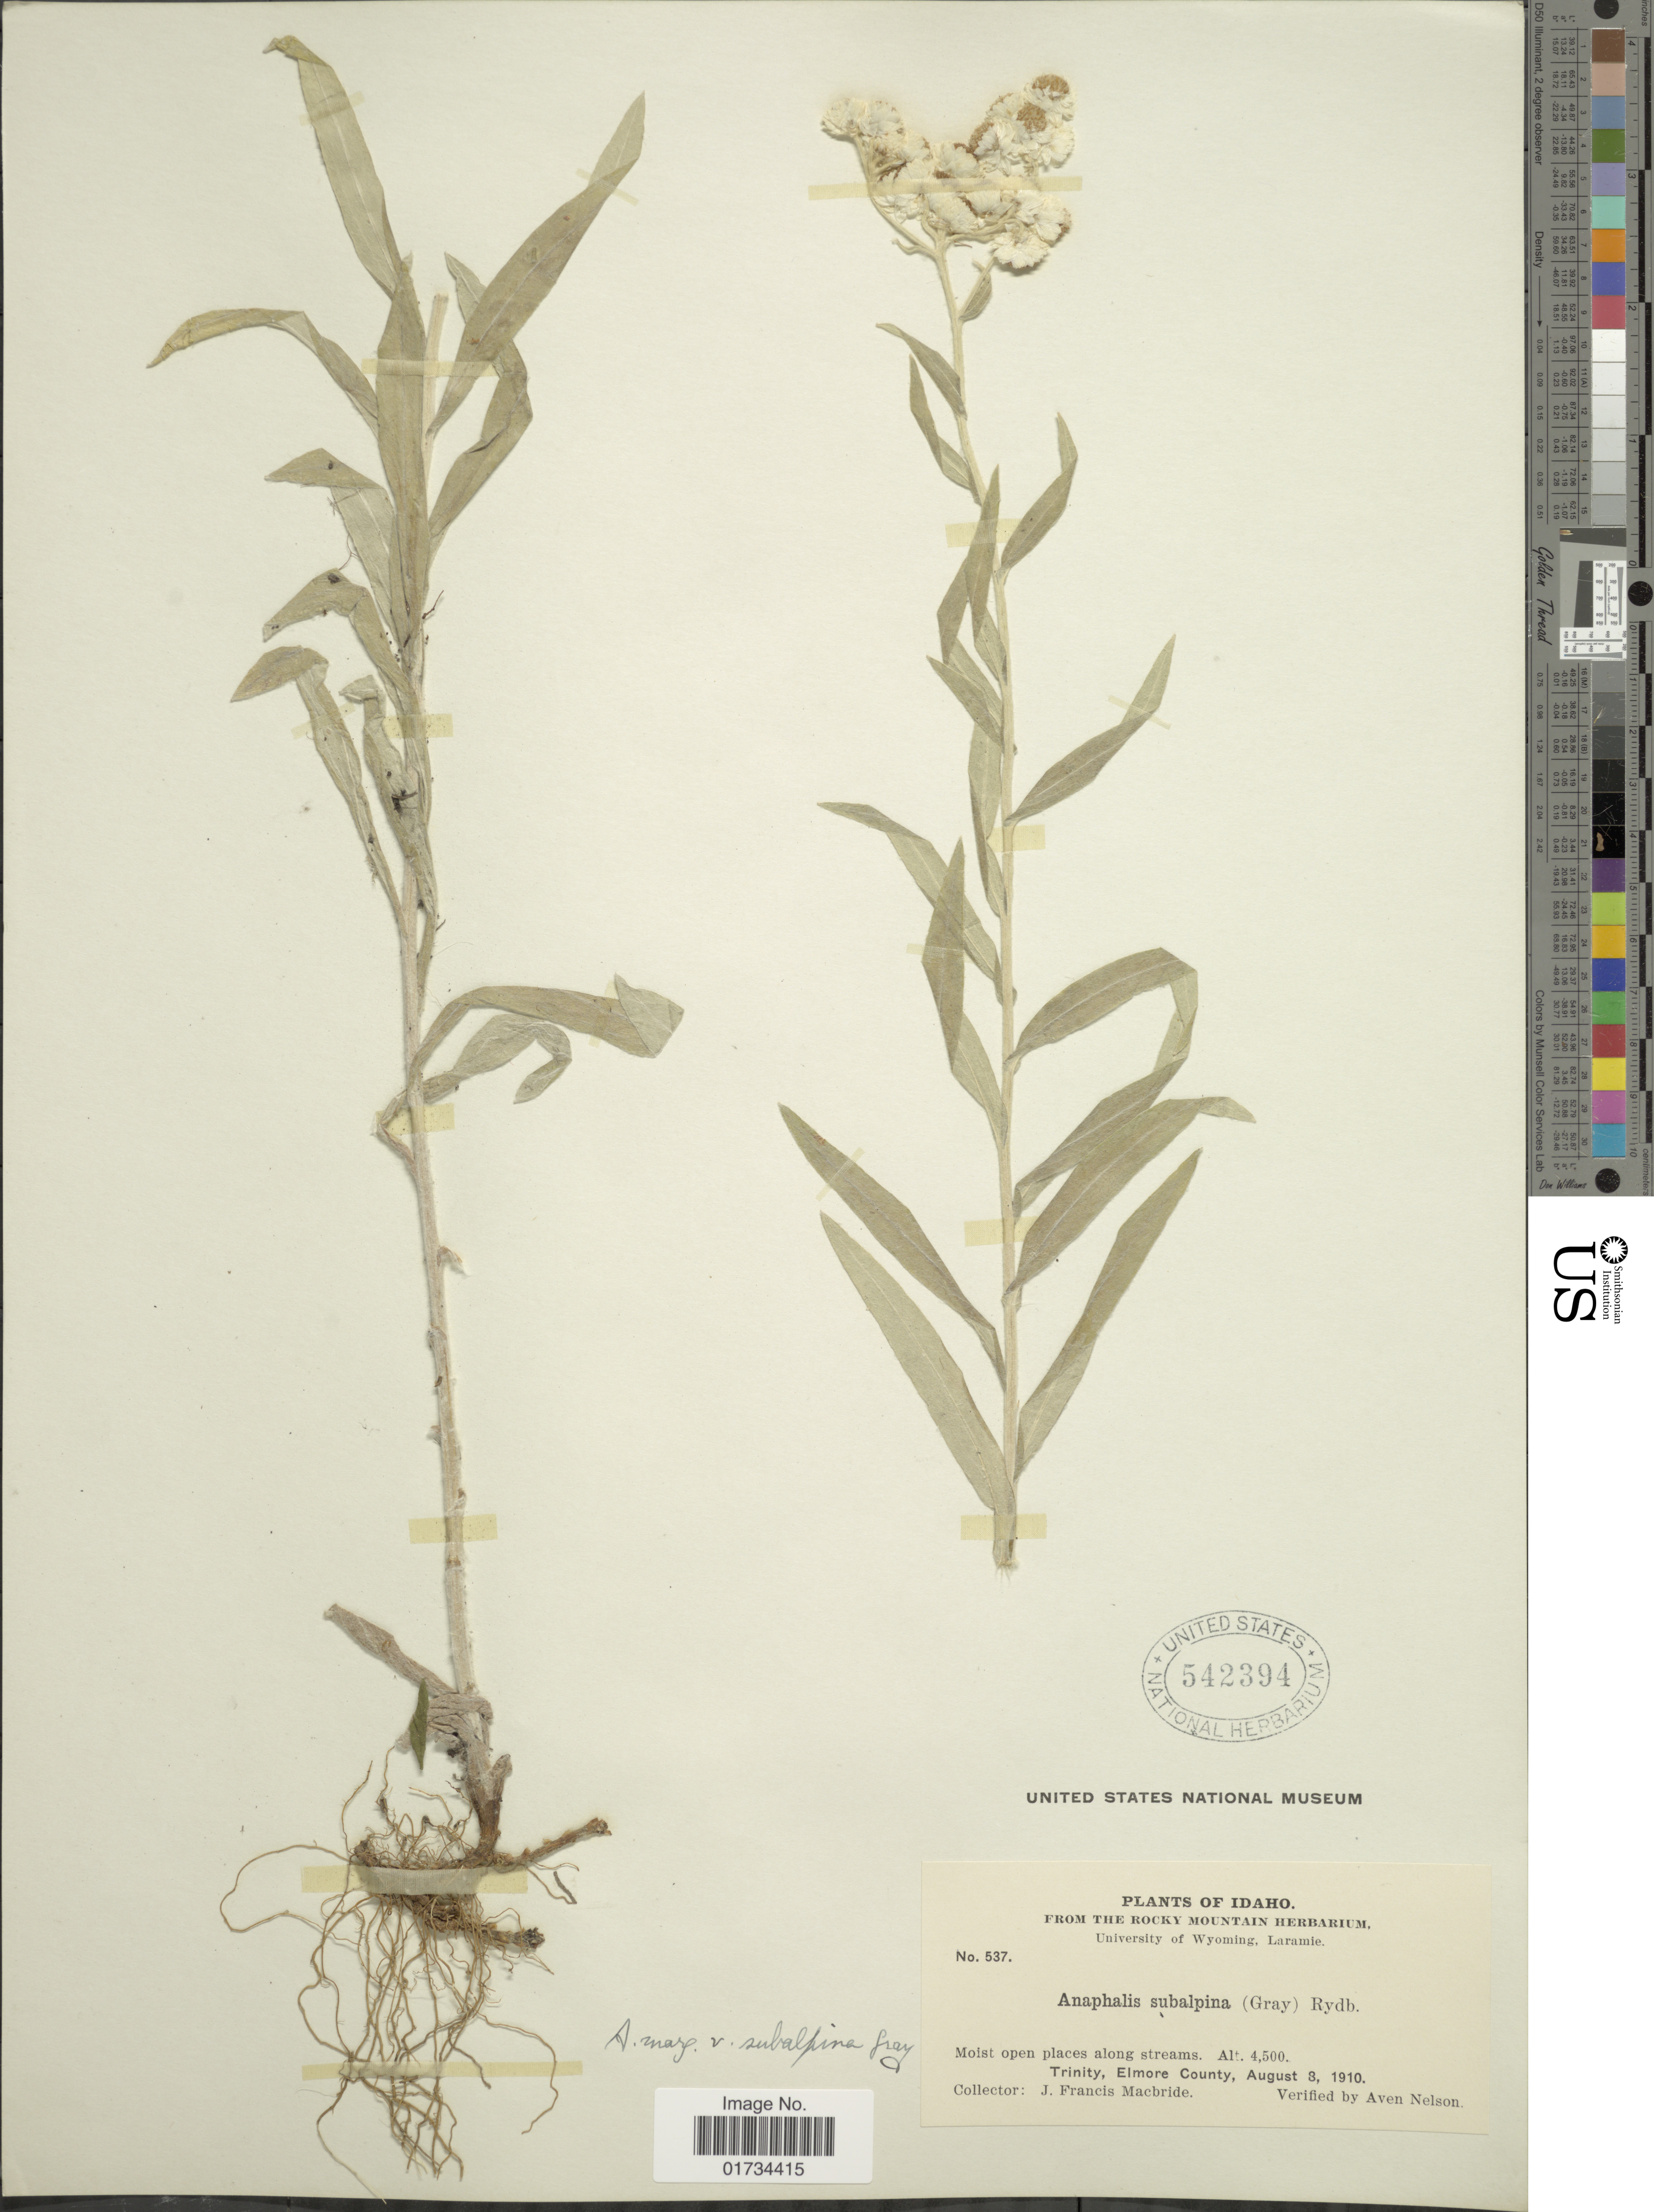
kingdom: Plantae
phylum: Tracheophyta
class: Magnoliopsida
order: Asterales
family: Asteraceae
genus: Anaphalis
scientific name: Anaphalis subalpina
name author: (A. Gray) Rydb.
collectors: J. F. Macbride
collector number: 537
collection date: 1910-08-08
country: United States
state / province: Idaho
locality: Idaho. The Rocky Mountain. Moist open places along streams. Trinity, Elmore County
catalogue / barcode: US 542394